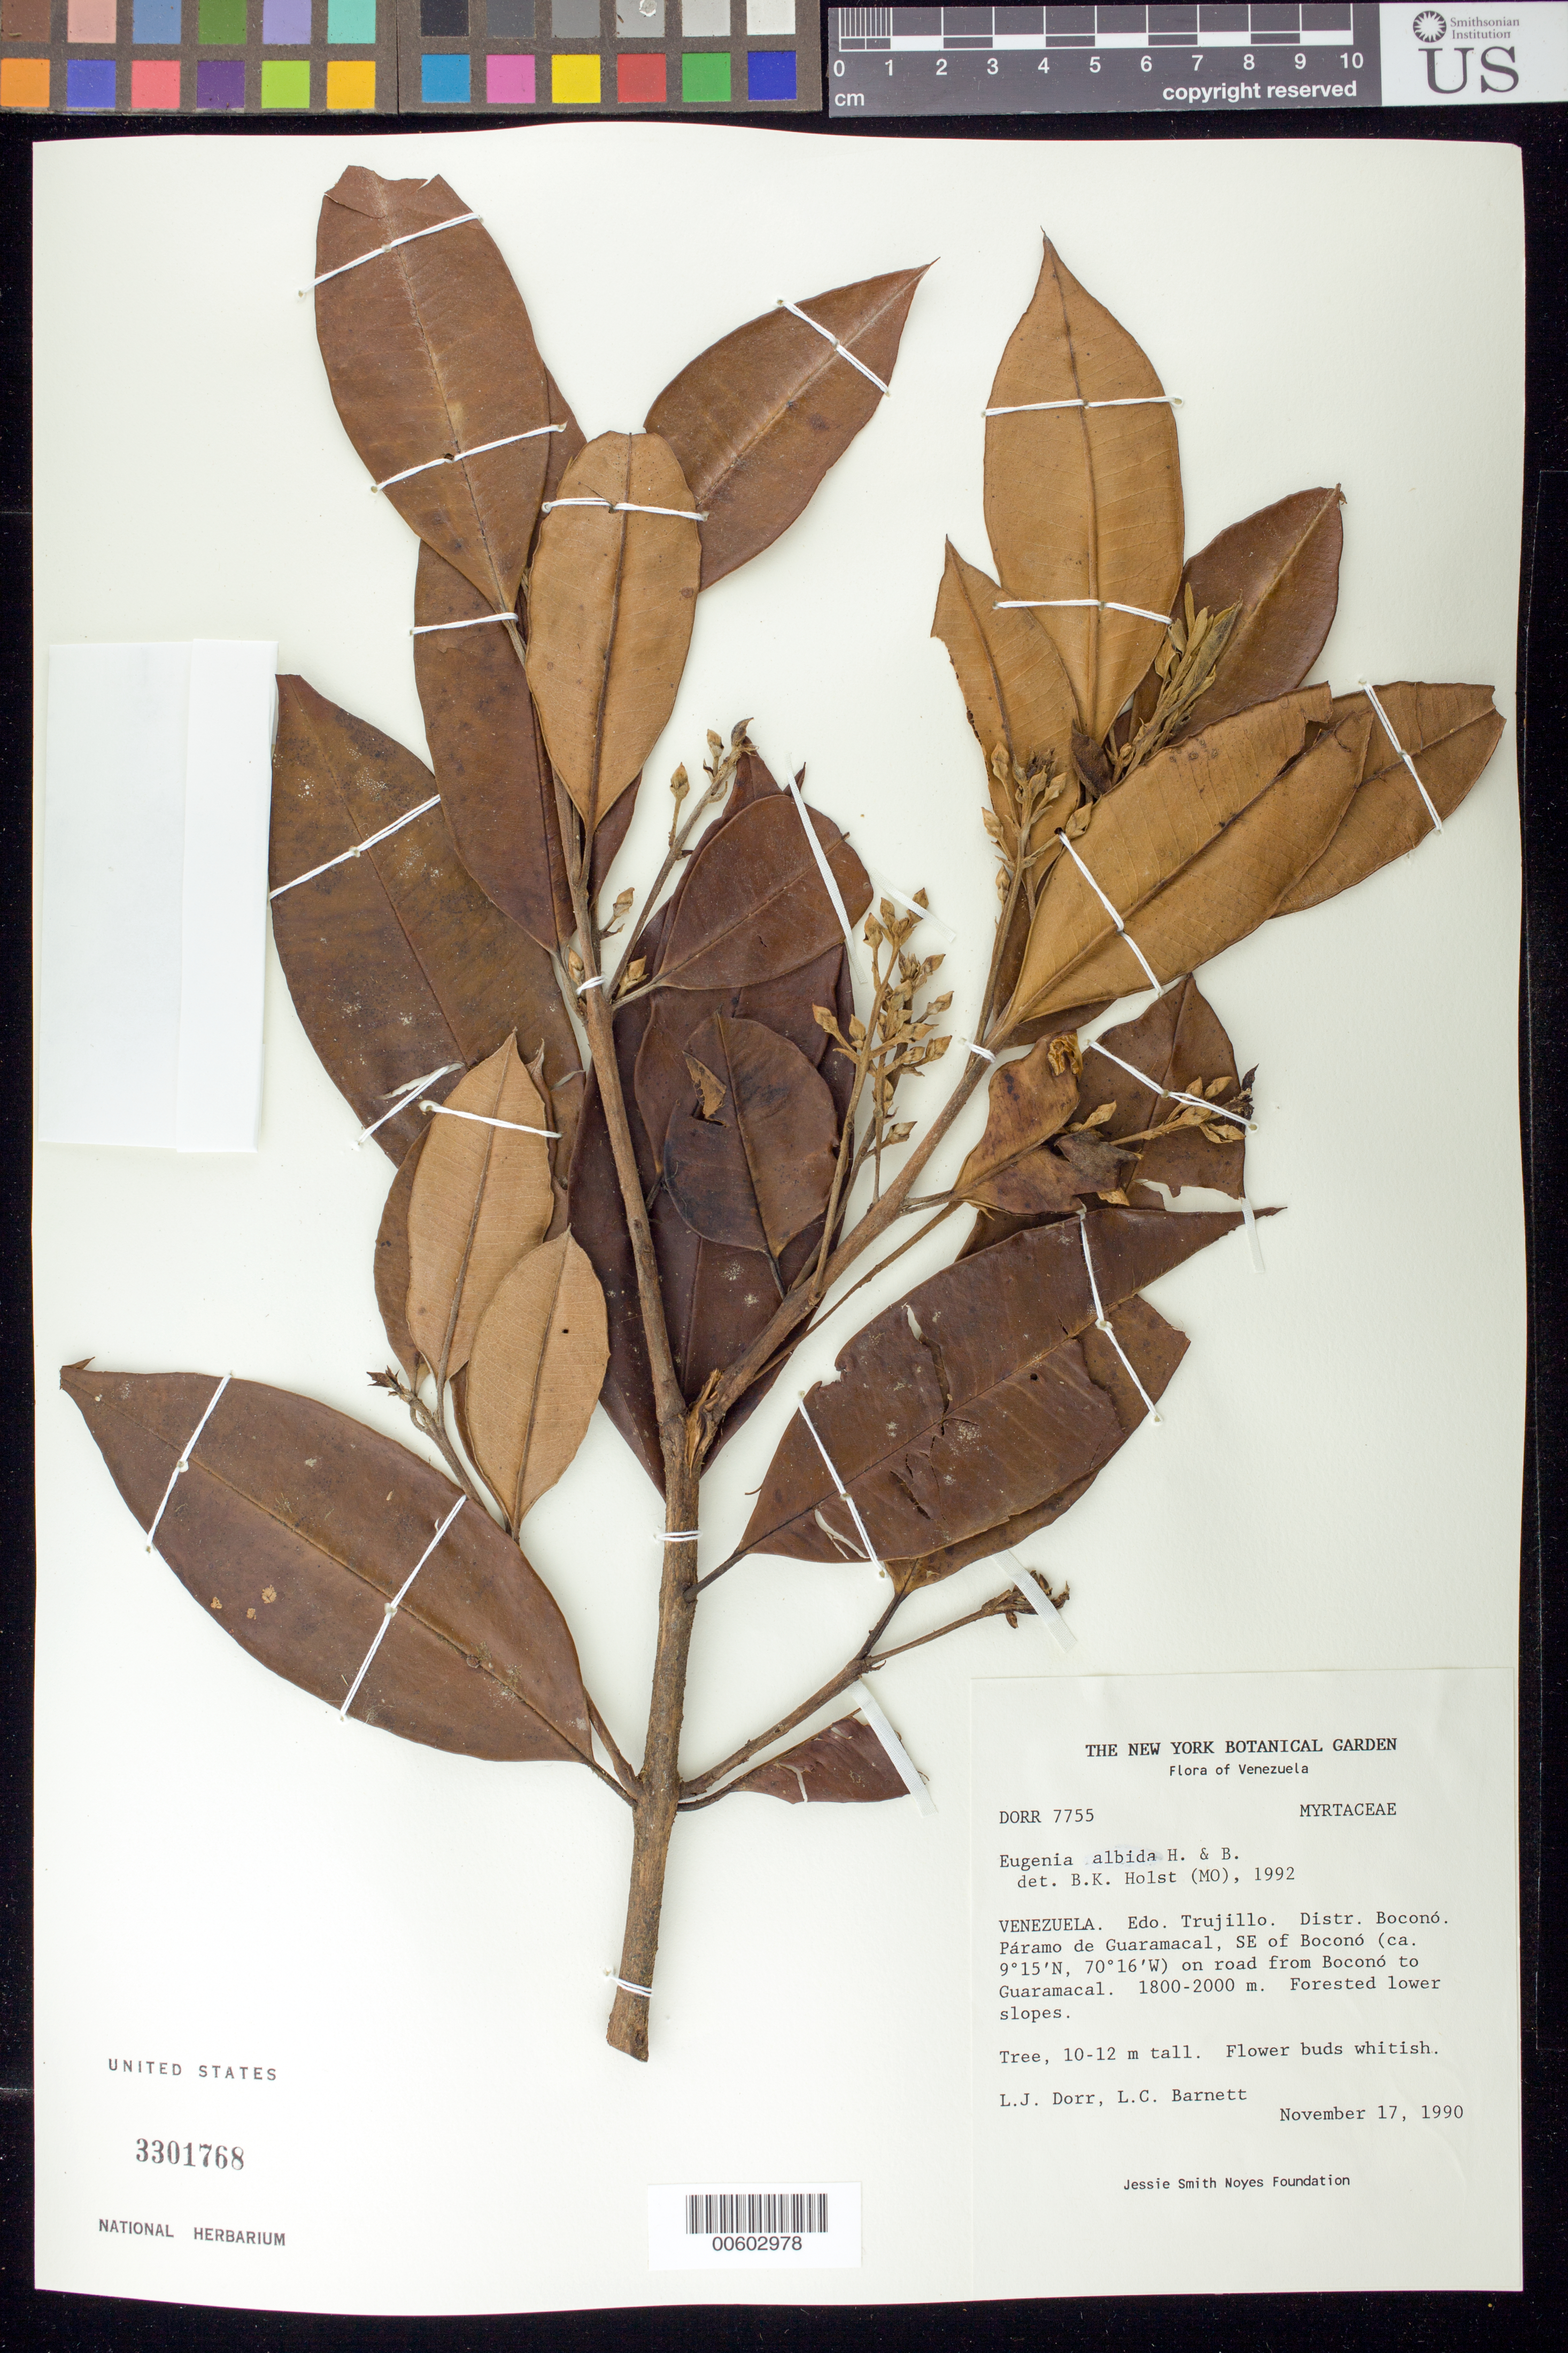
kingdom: Plantae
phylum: Tracheophyta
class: Magnoliopsida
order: Myrtales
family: Myrtaceae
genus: Eugenia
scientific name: Eugenia albida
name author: Humb. & Bonpl.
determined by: Holst, Bruce K.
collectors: L. J. Dorr & L. C. Barnett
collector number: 7755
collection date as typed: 17 Nov 1990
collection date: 1990-11-17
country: Venezuela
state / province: Trujillo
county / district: Boconó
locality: Páramo de Guaramacal, SE of Boconó on road from Boconó to Guaramacal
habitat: Forested lower slopes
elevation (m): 1800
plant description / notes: MO, NY, PORT, US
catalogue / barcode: US 3301768